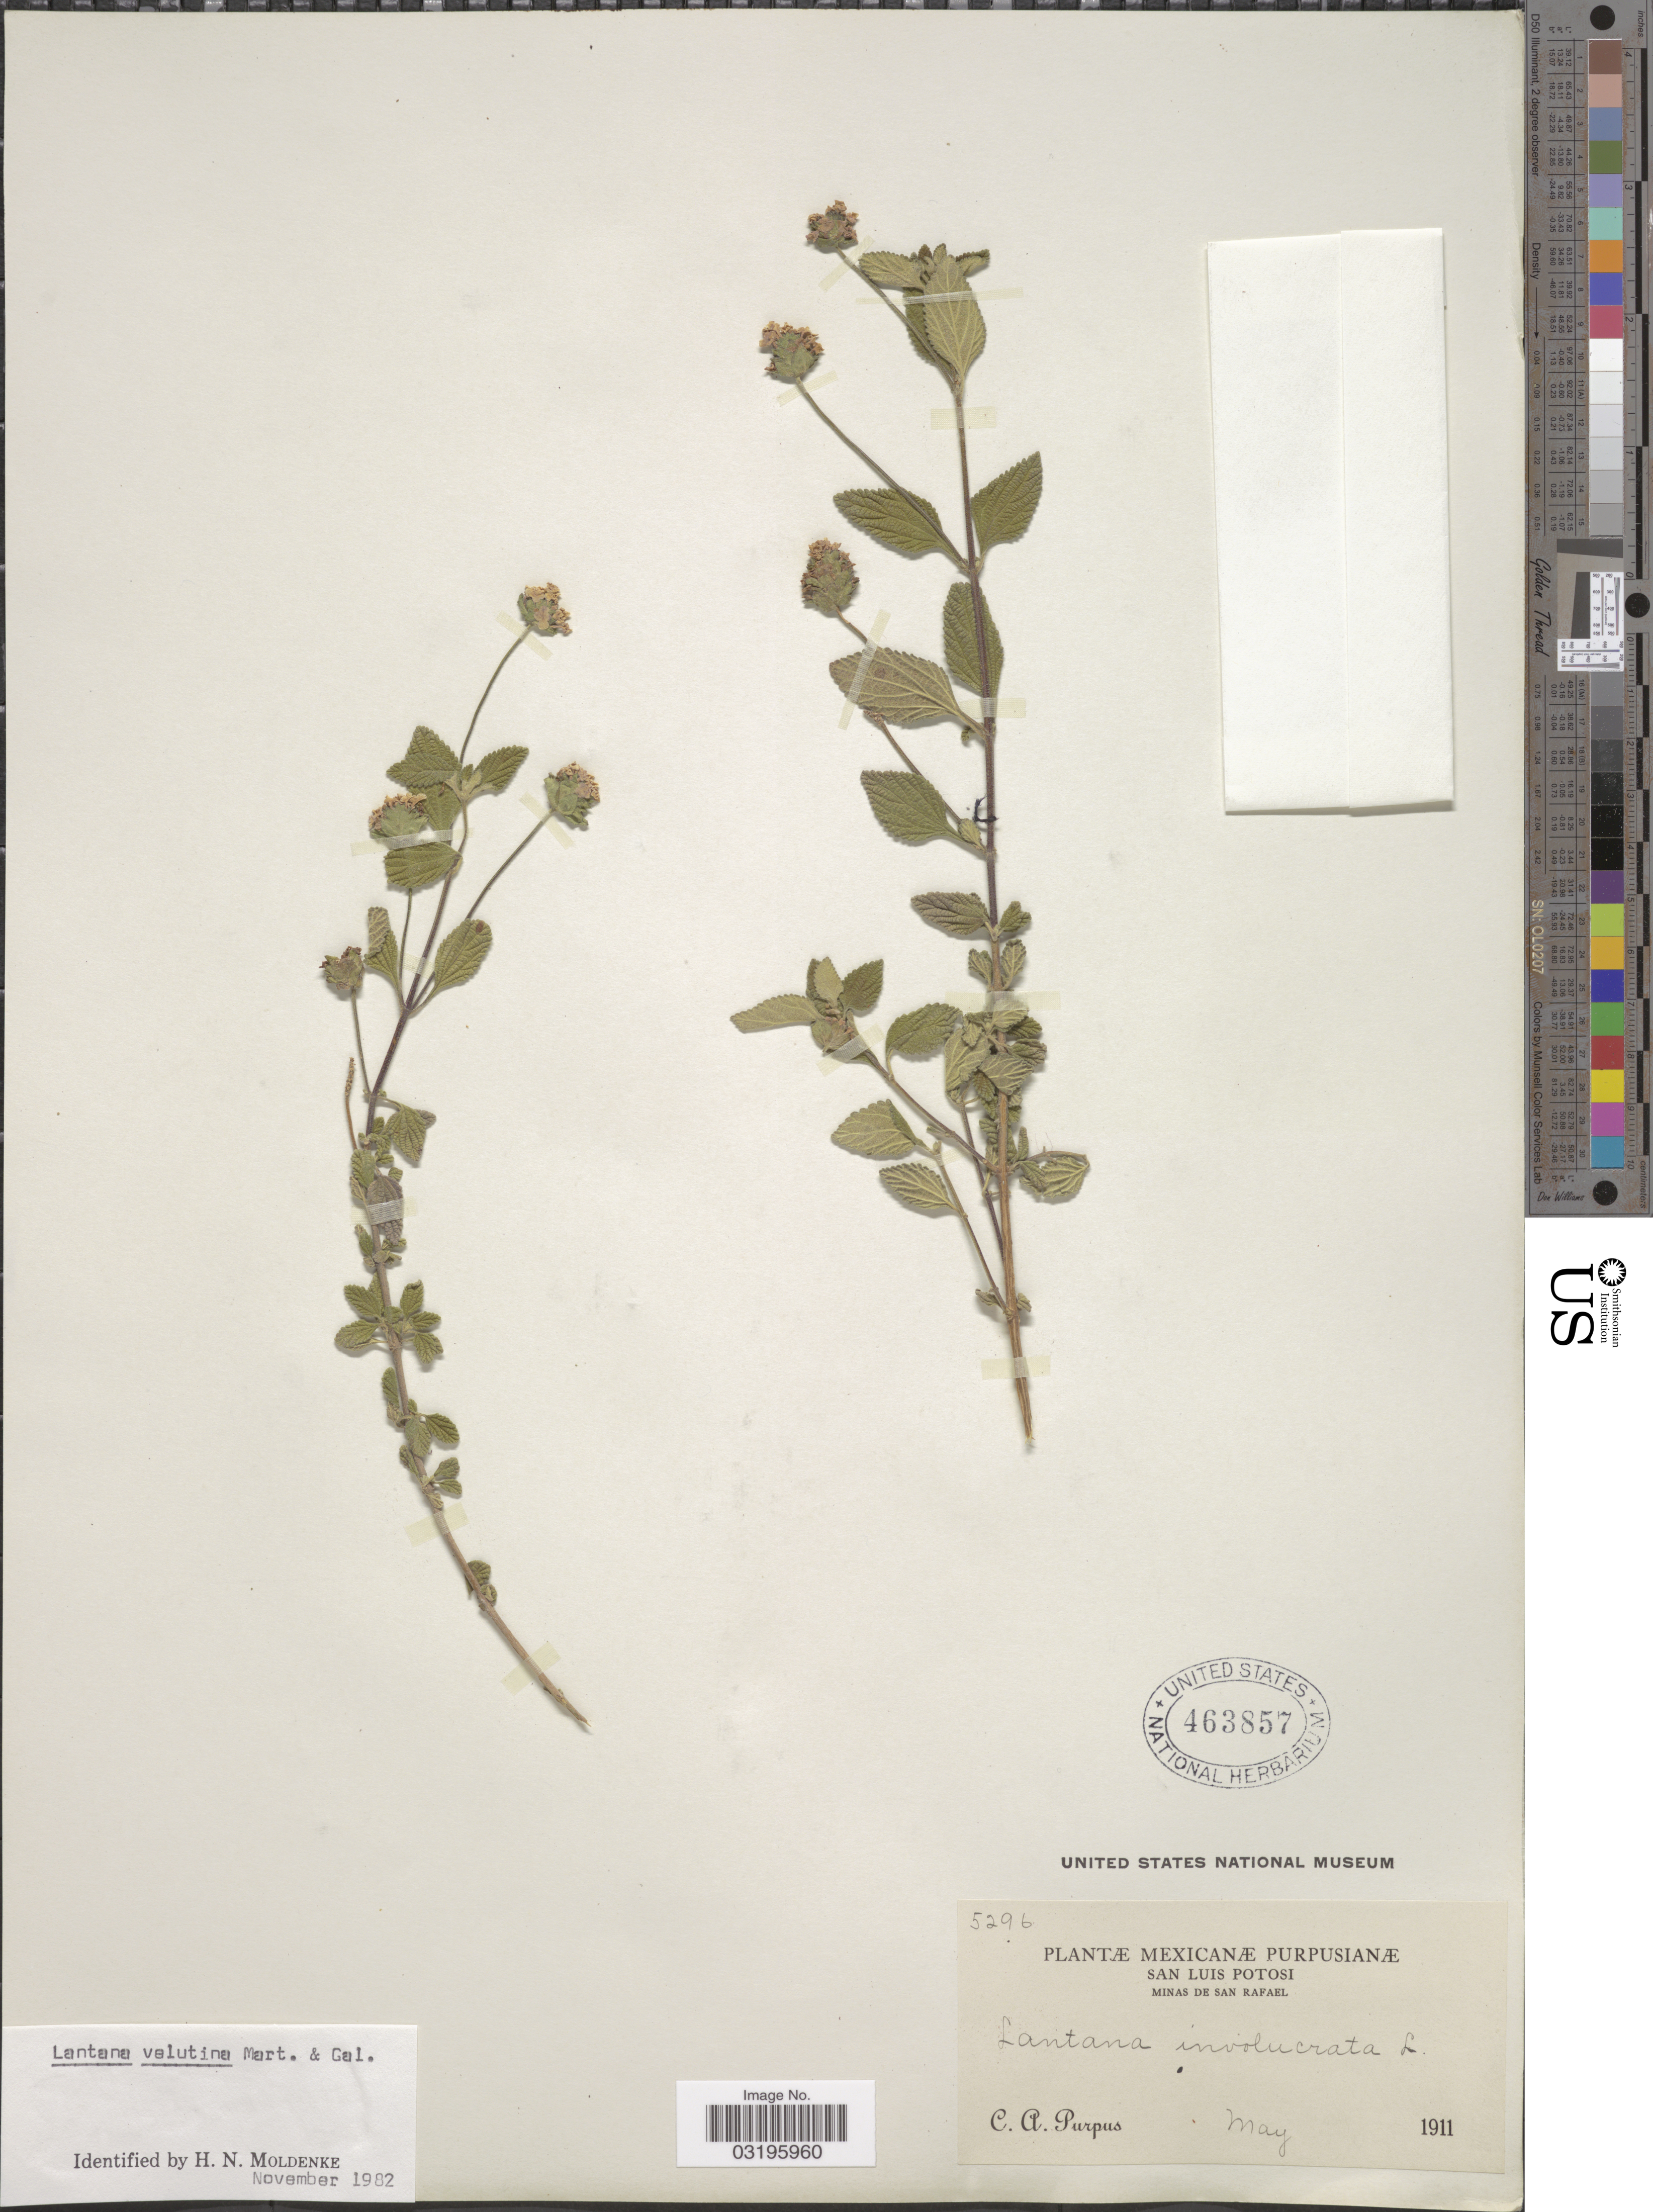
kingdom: Plantae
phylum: Tracheophyta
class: Magnoliopsida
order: Lamiales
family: Verbenaceae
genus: Lantana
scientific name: Lantana velutina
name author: M. Martens & Galeotti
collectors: C. A. Purpus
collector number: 5296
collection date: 1911-05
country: Mexico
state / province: San Luis Potosí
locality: Minas de San Rafael.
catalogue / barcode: US 463857